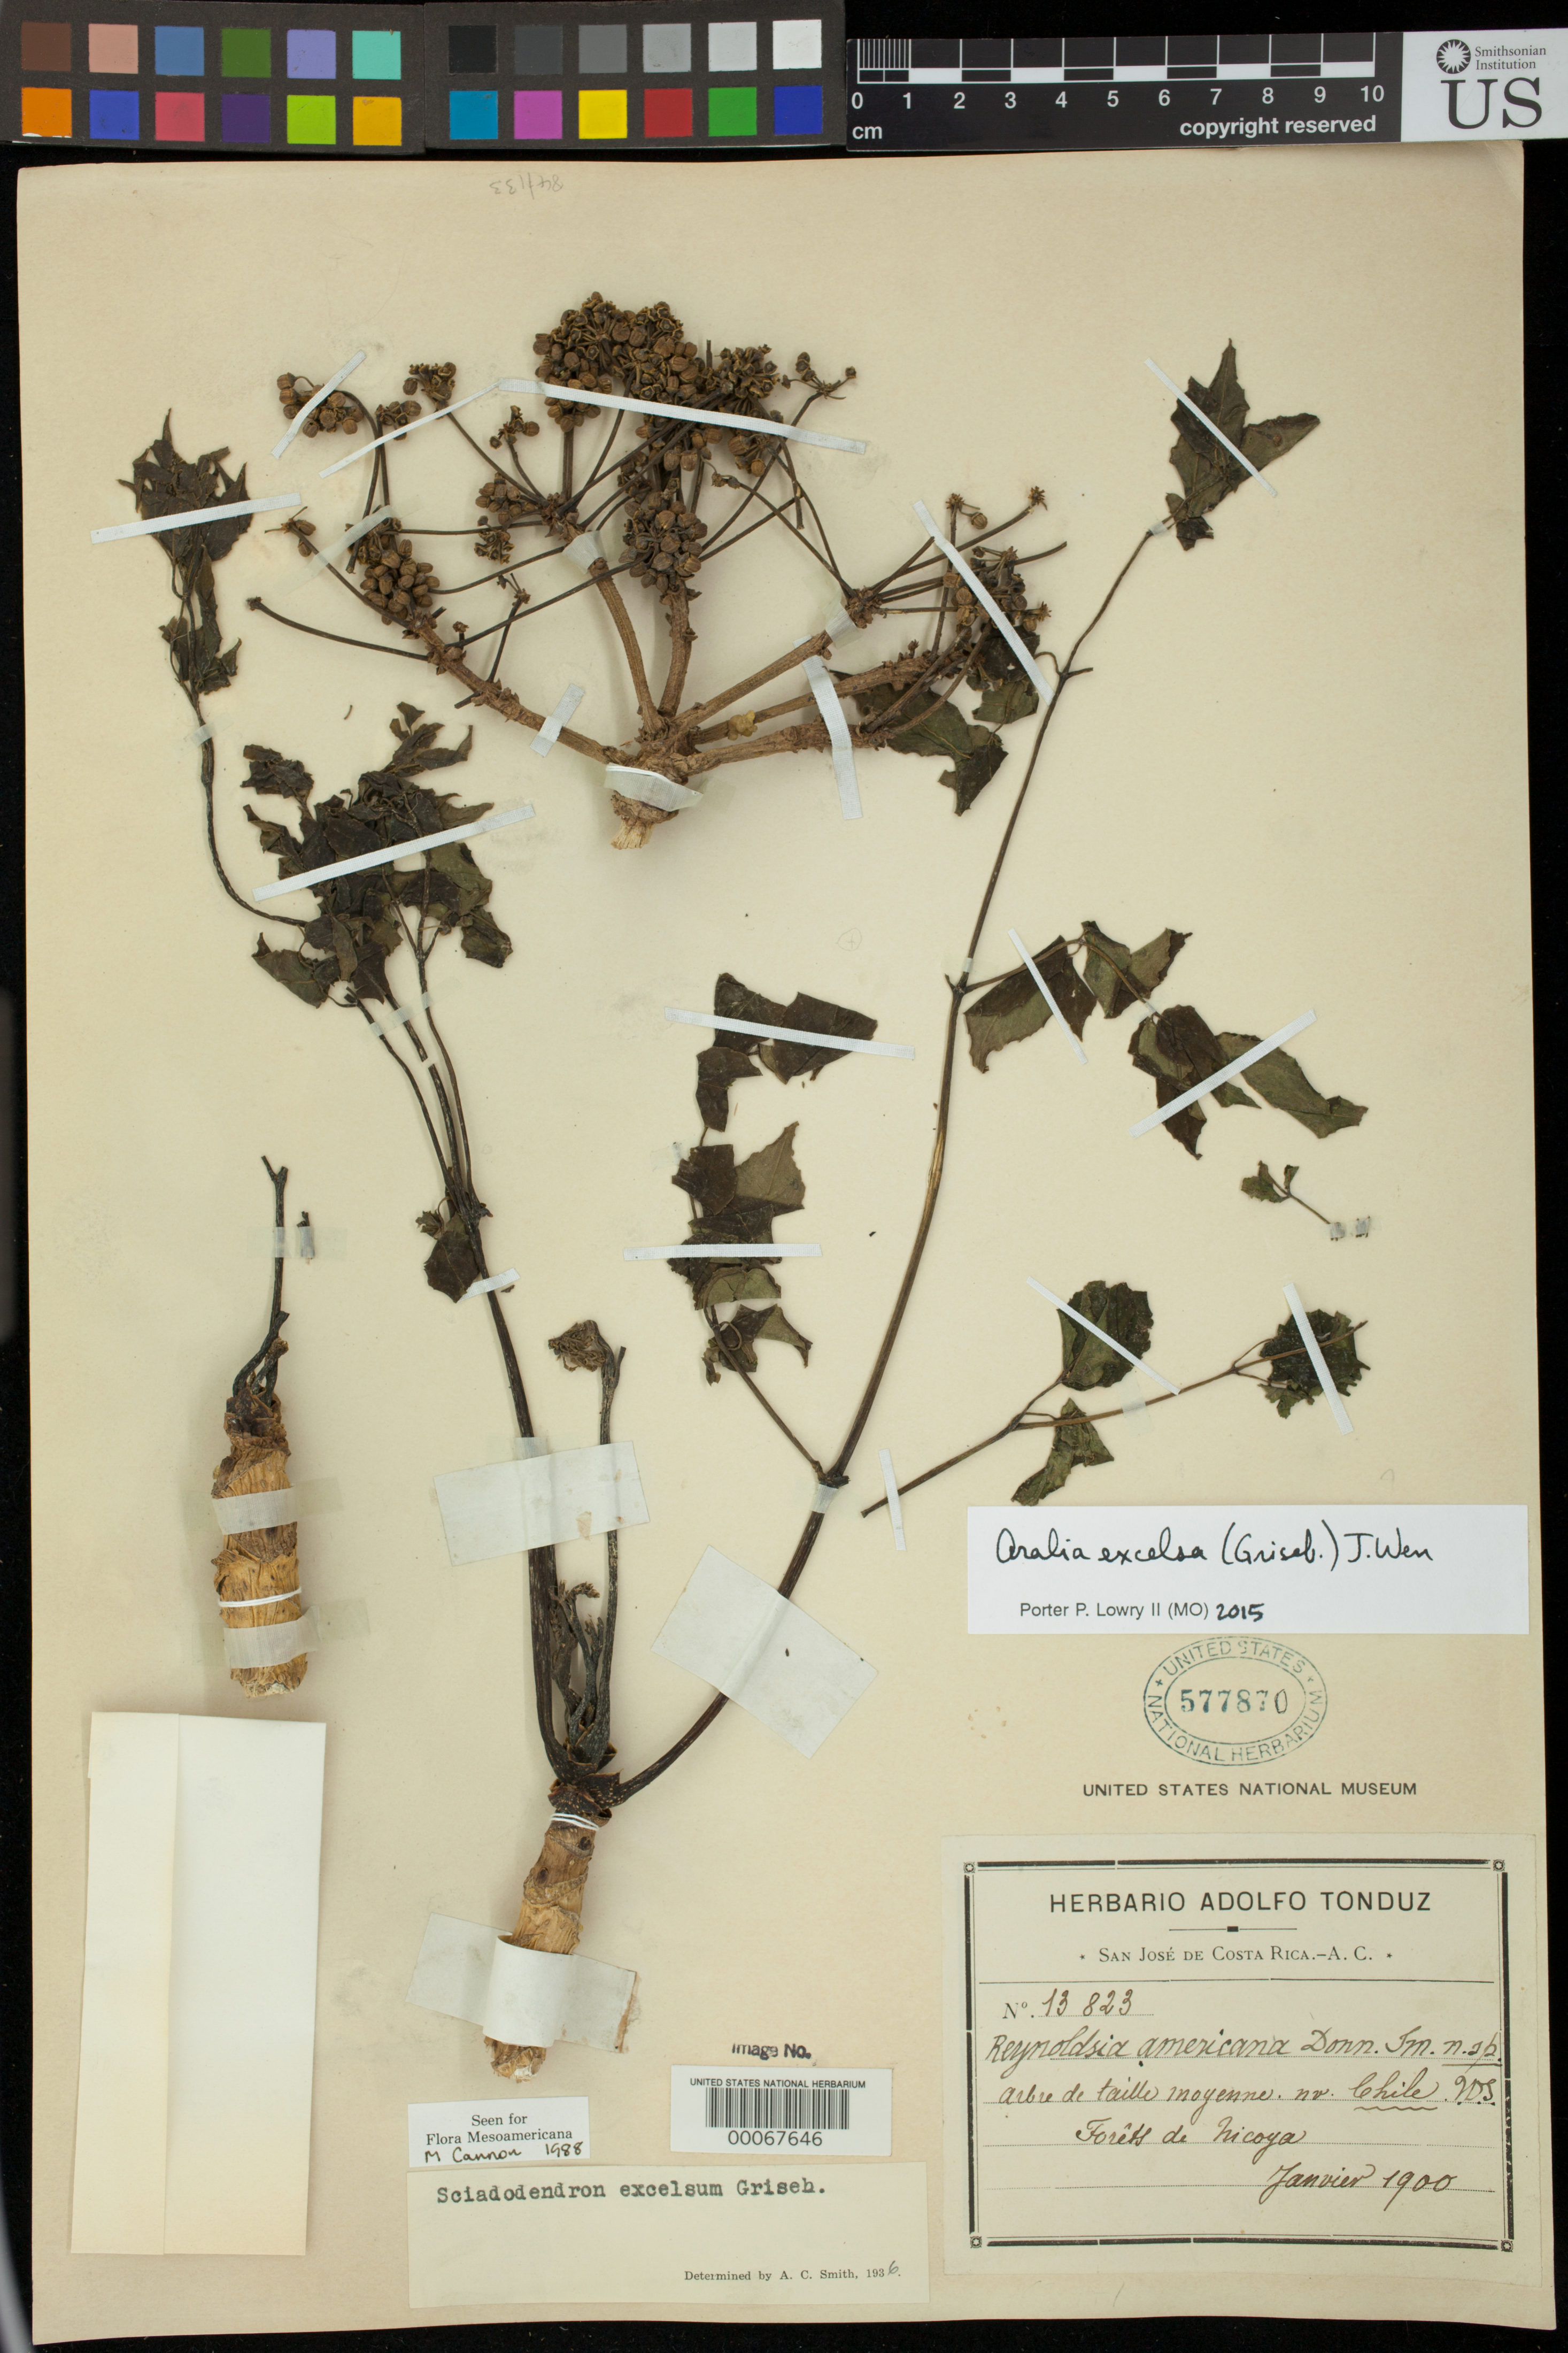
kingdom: Plantae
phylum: Tracheophyta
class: Magnoliopsida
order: Apiales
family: Araliaceae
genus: Reynoldsia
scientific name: Reynoldsia americana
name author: Donn. Sm.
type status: Holotype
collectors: A. Tonduz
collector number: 13823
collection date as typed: Jan 1900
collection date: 1900-01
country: Costa Rica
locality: Forets de Nicoya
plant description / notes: Protologue, "Typus in herb. Musei Nationalis servatur". Unlike most Donnell Smith names, the holotype of this name is the original US specimen (USNH 577870), not the Donnell Smith herbarium specimen accessioned later (USNH 1417097).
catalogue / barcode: US 577870